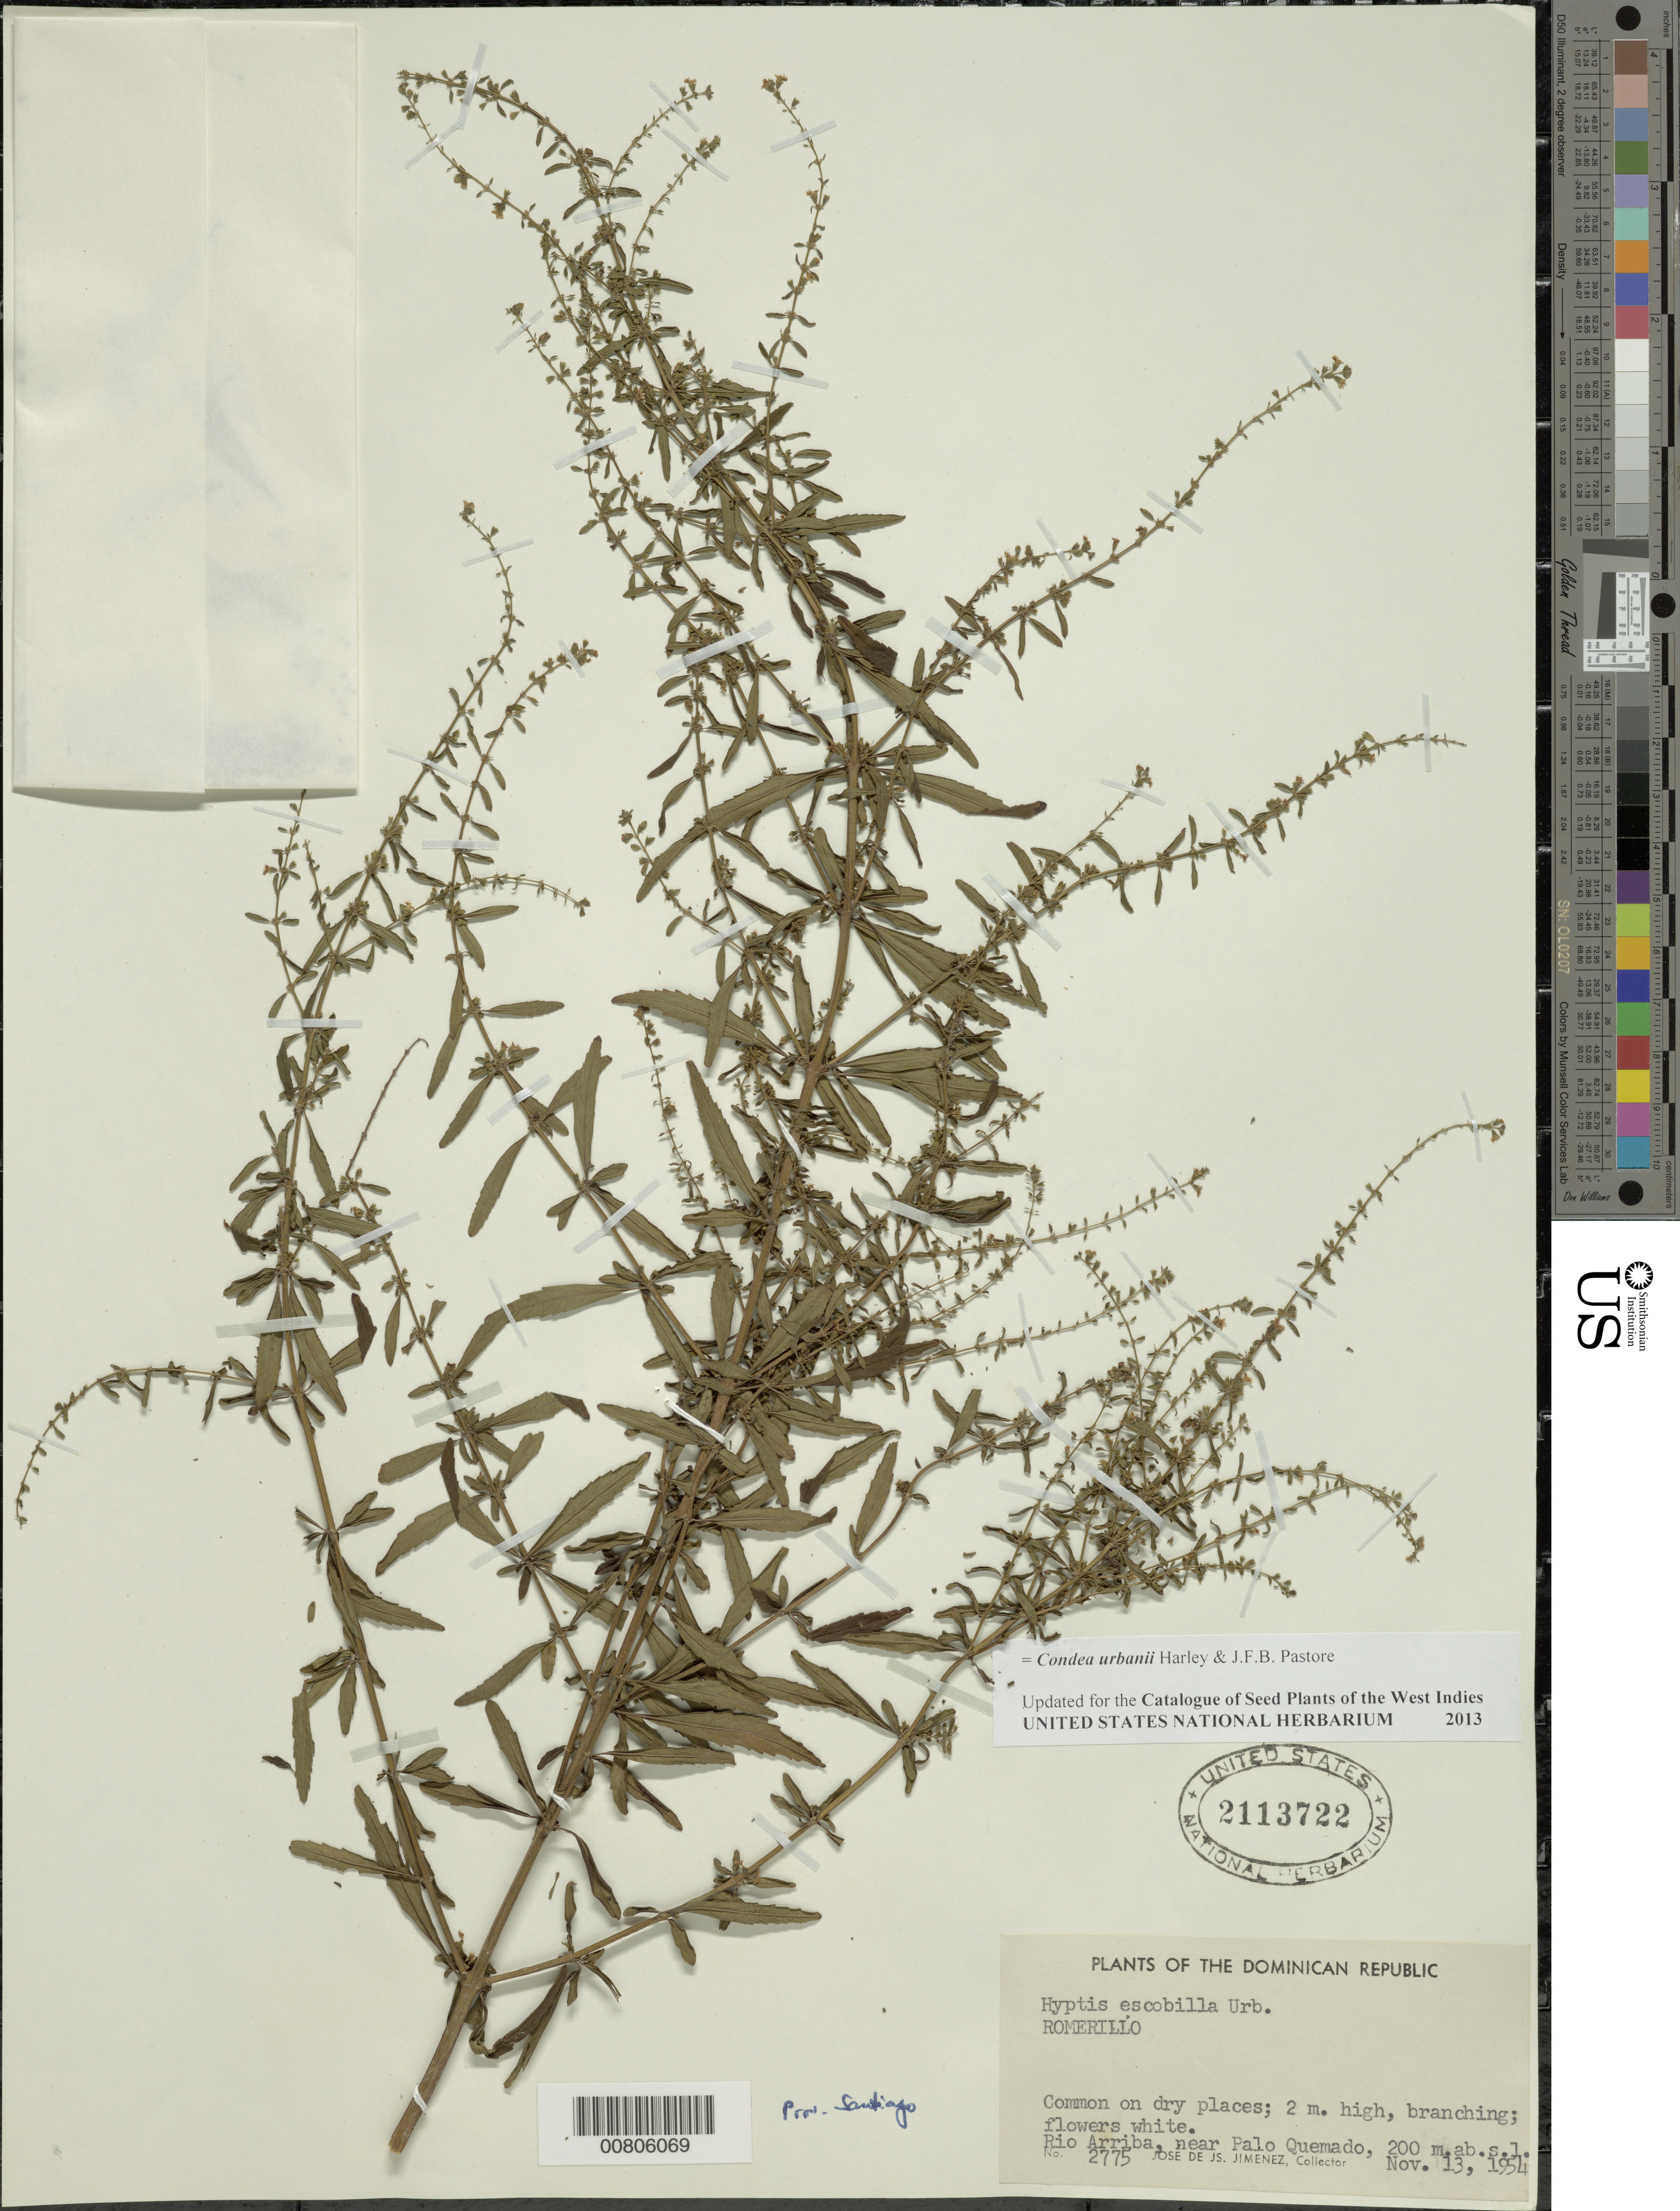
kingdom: Plantae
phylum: Tracheophyta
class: Magnoliopsida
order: Lamiales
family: Lamiaceae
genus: Condea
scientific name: Condea urbanii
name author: Harley & J.F.B. Pastore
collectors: J. J. Jiménez Almonte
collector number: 2775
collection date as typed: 13 Nov 1954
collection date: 1954-11-13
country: Dominican Republic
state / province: Santiago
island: Hispaniola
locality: Rio Arriba, near Palo Quemado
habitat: Dry places along river; common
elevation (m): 200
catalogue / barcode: US 2113722